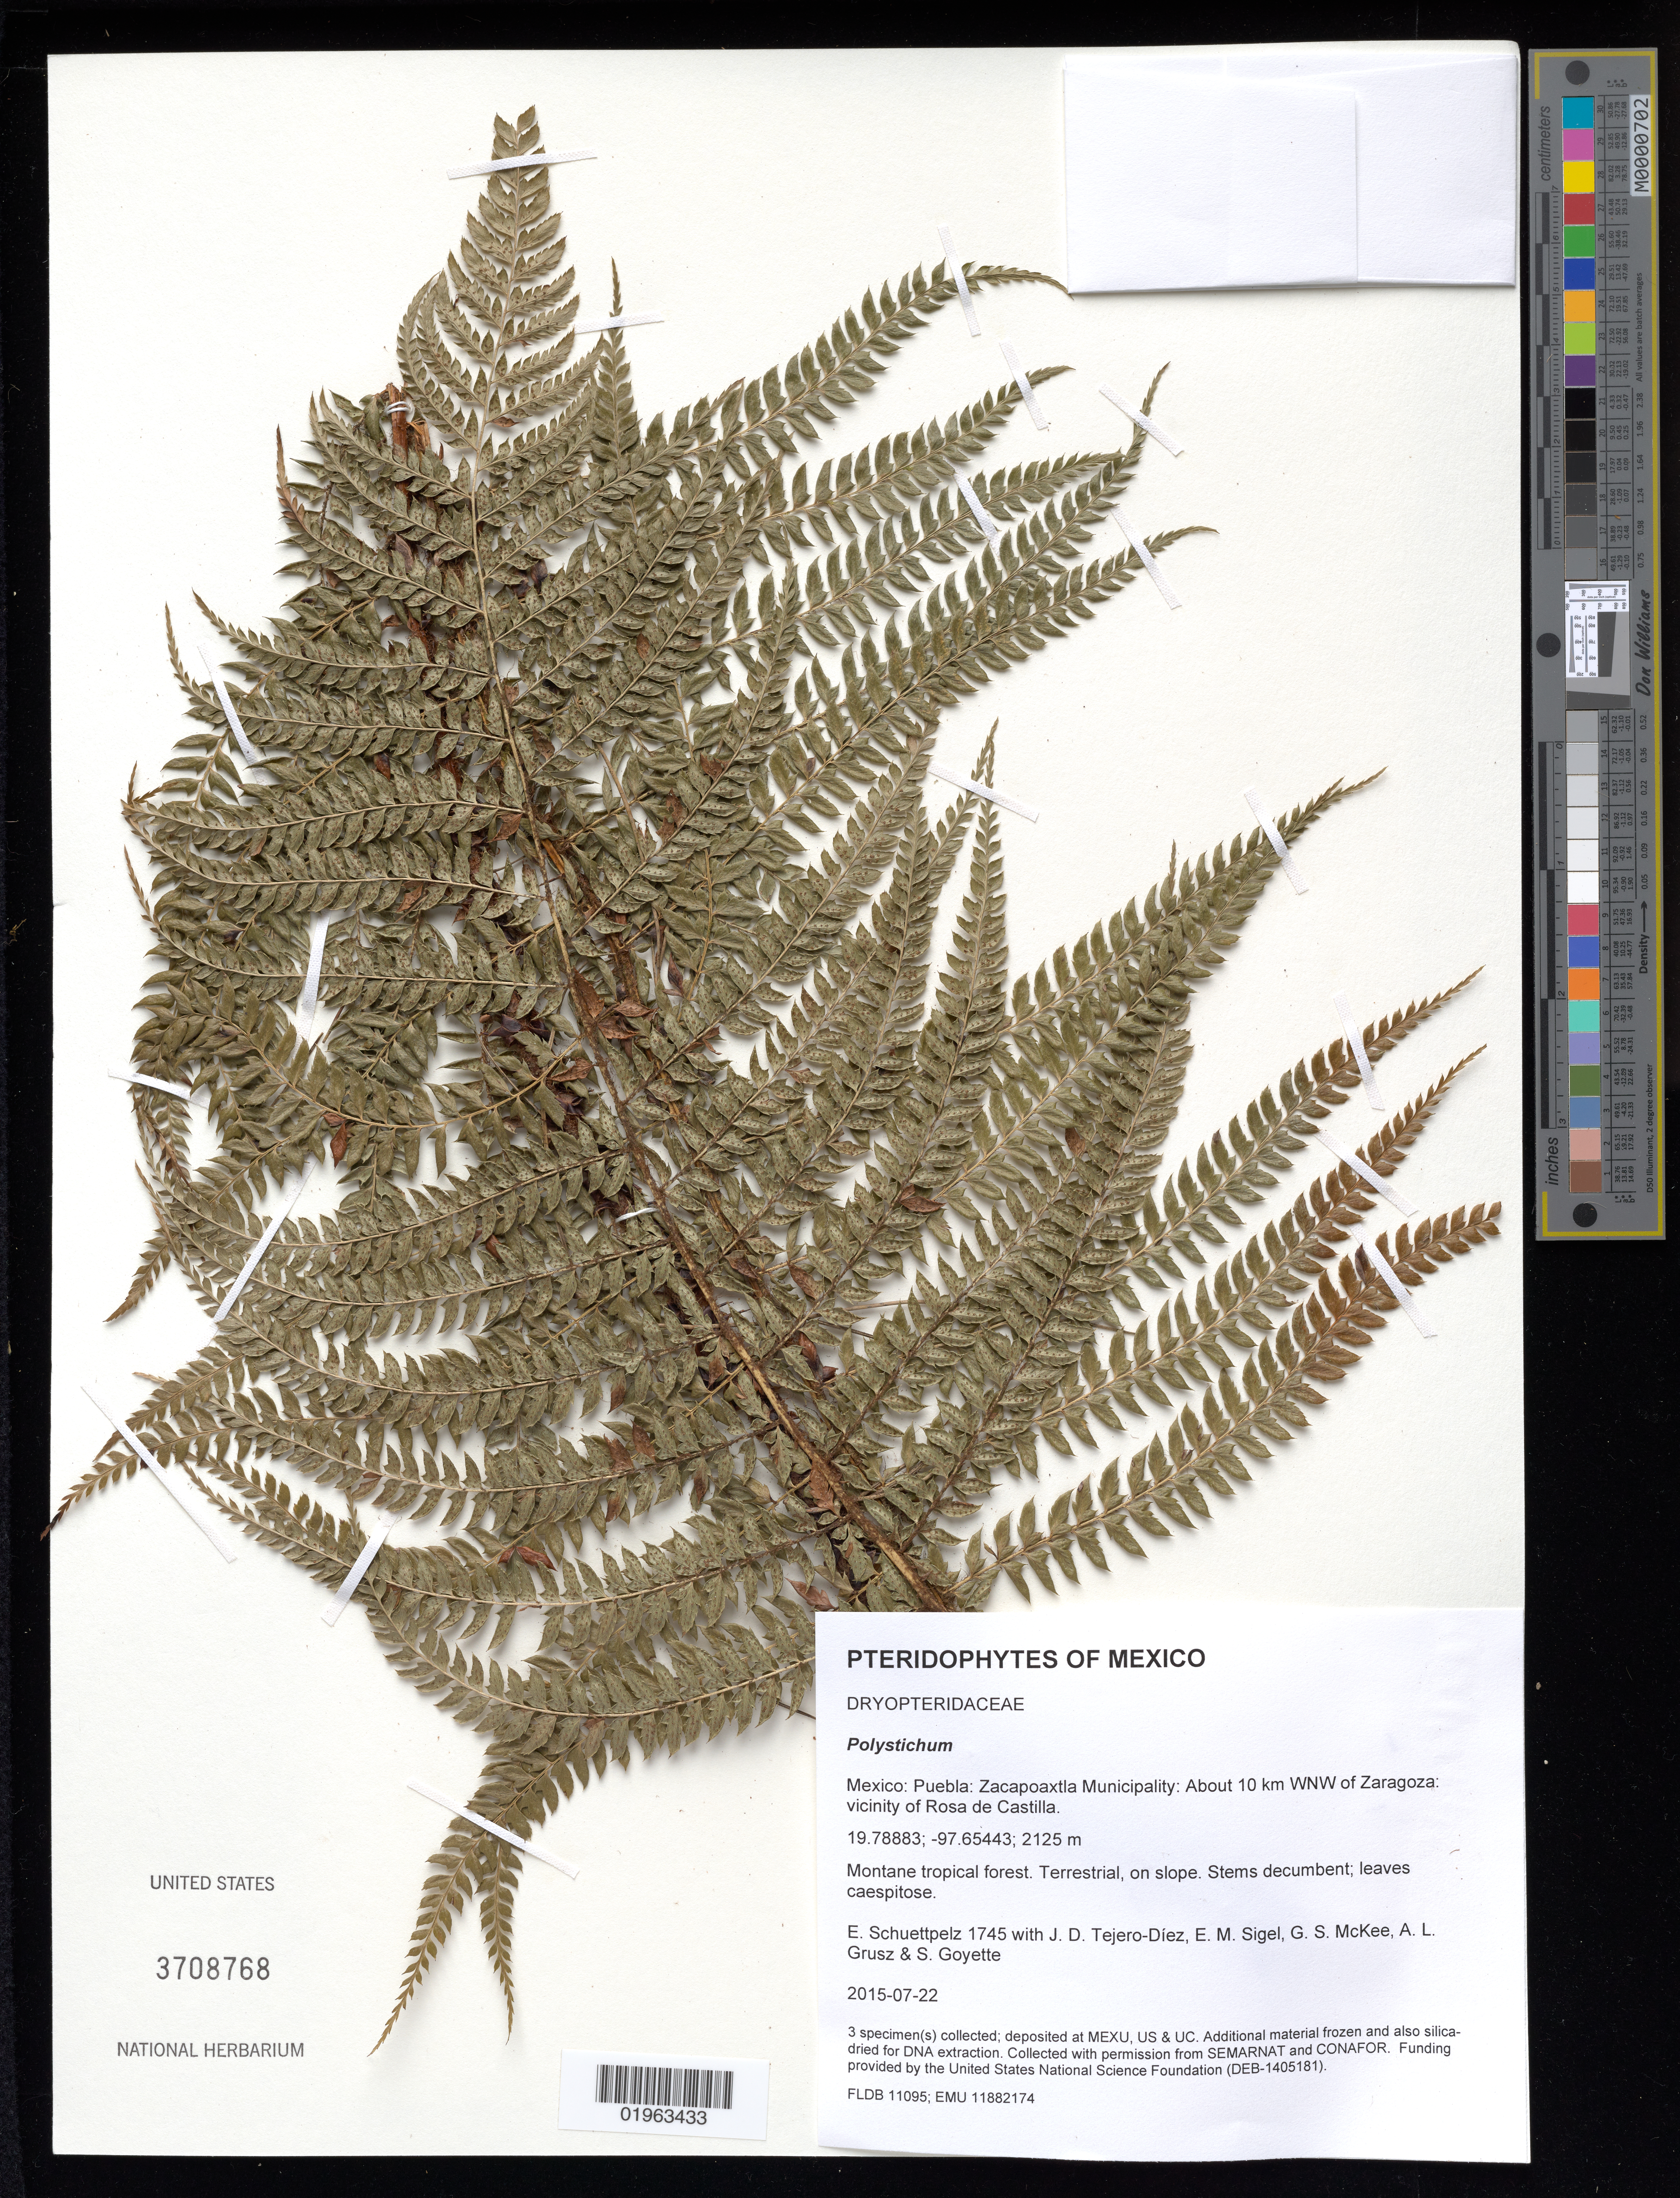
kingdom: Plantae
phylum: Tracheophyta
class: Polypodiopsida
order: Polypodiales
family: Dryopteridaceae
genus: Polystichum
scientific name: Polystichum sp.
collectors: E. Schuettpelz, D. Tejero-Díez, E. M. Sigel, G. S. McKee & A. Grusz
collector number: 1745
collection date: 2015-07-22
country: Mexico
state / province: Puebla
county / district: Zacapoaxtla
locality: About 10 km WNW of Zaragoza: vicinity of Rosa de Castilla.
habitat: Montane tropical forest.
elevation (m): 2125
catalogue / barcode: US 3708768